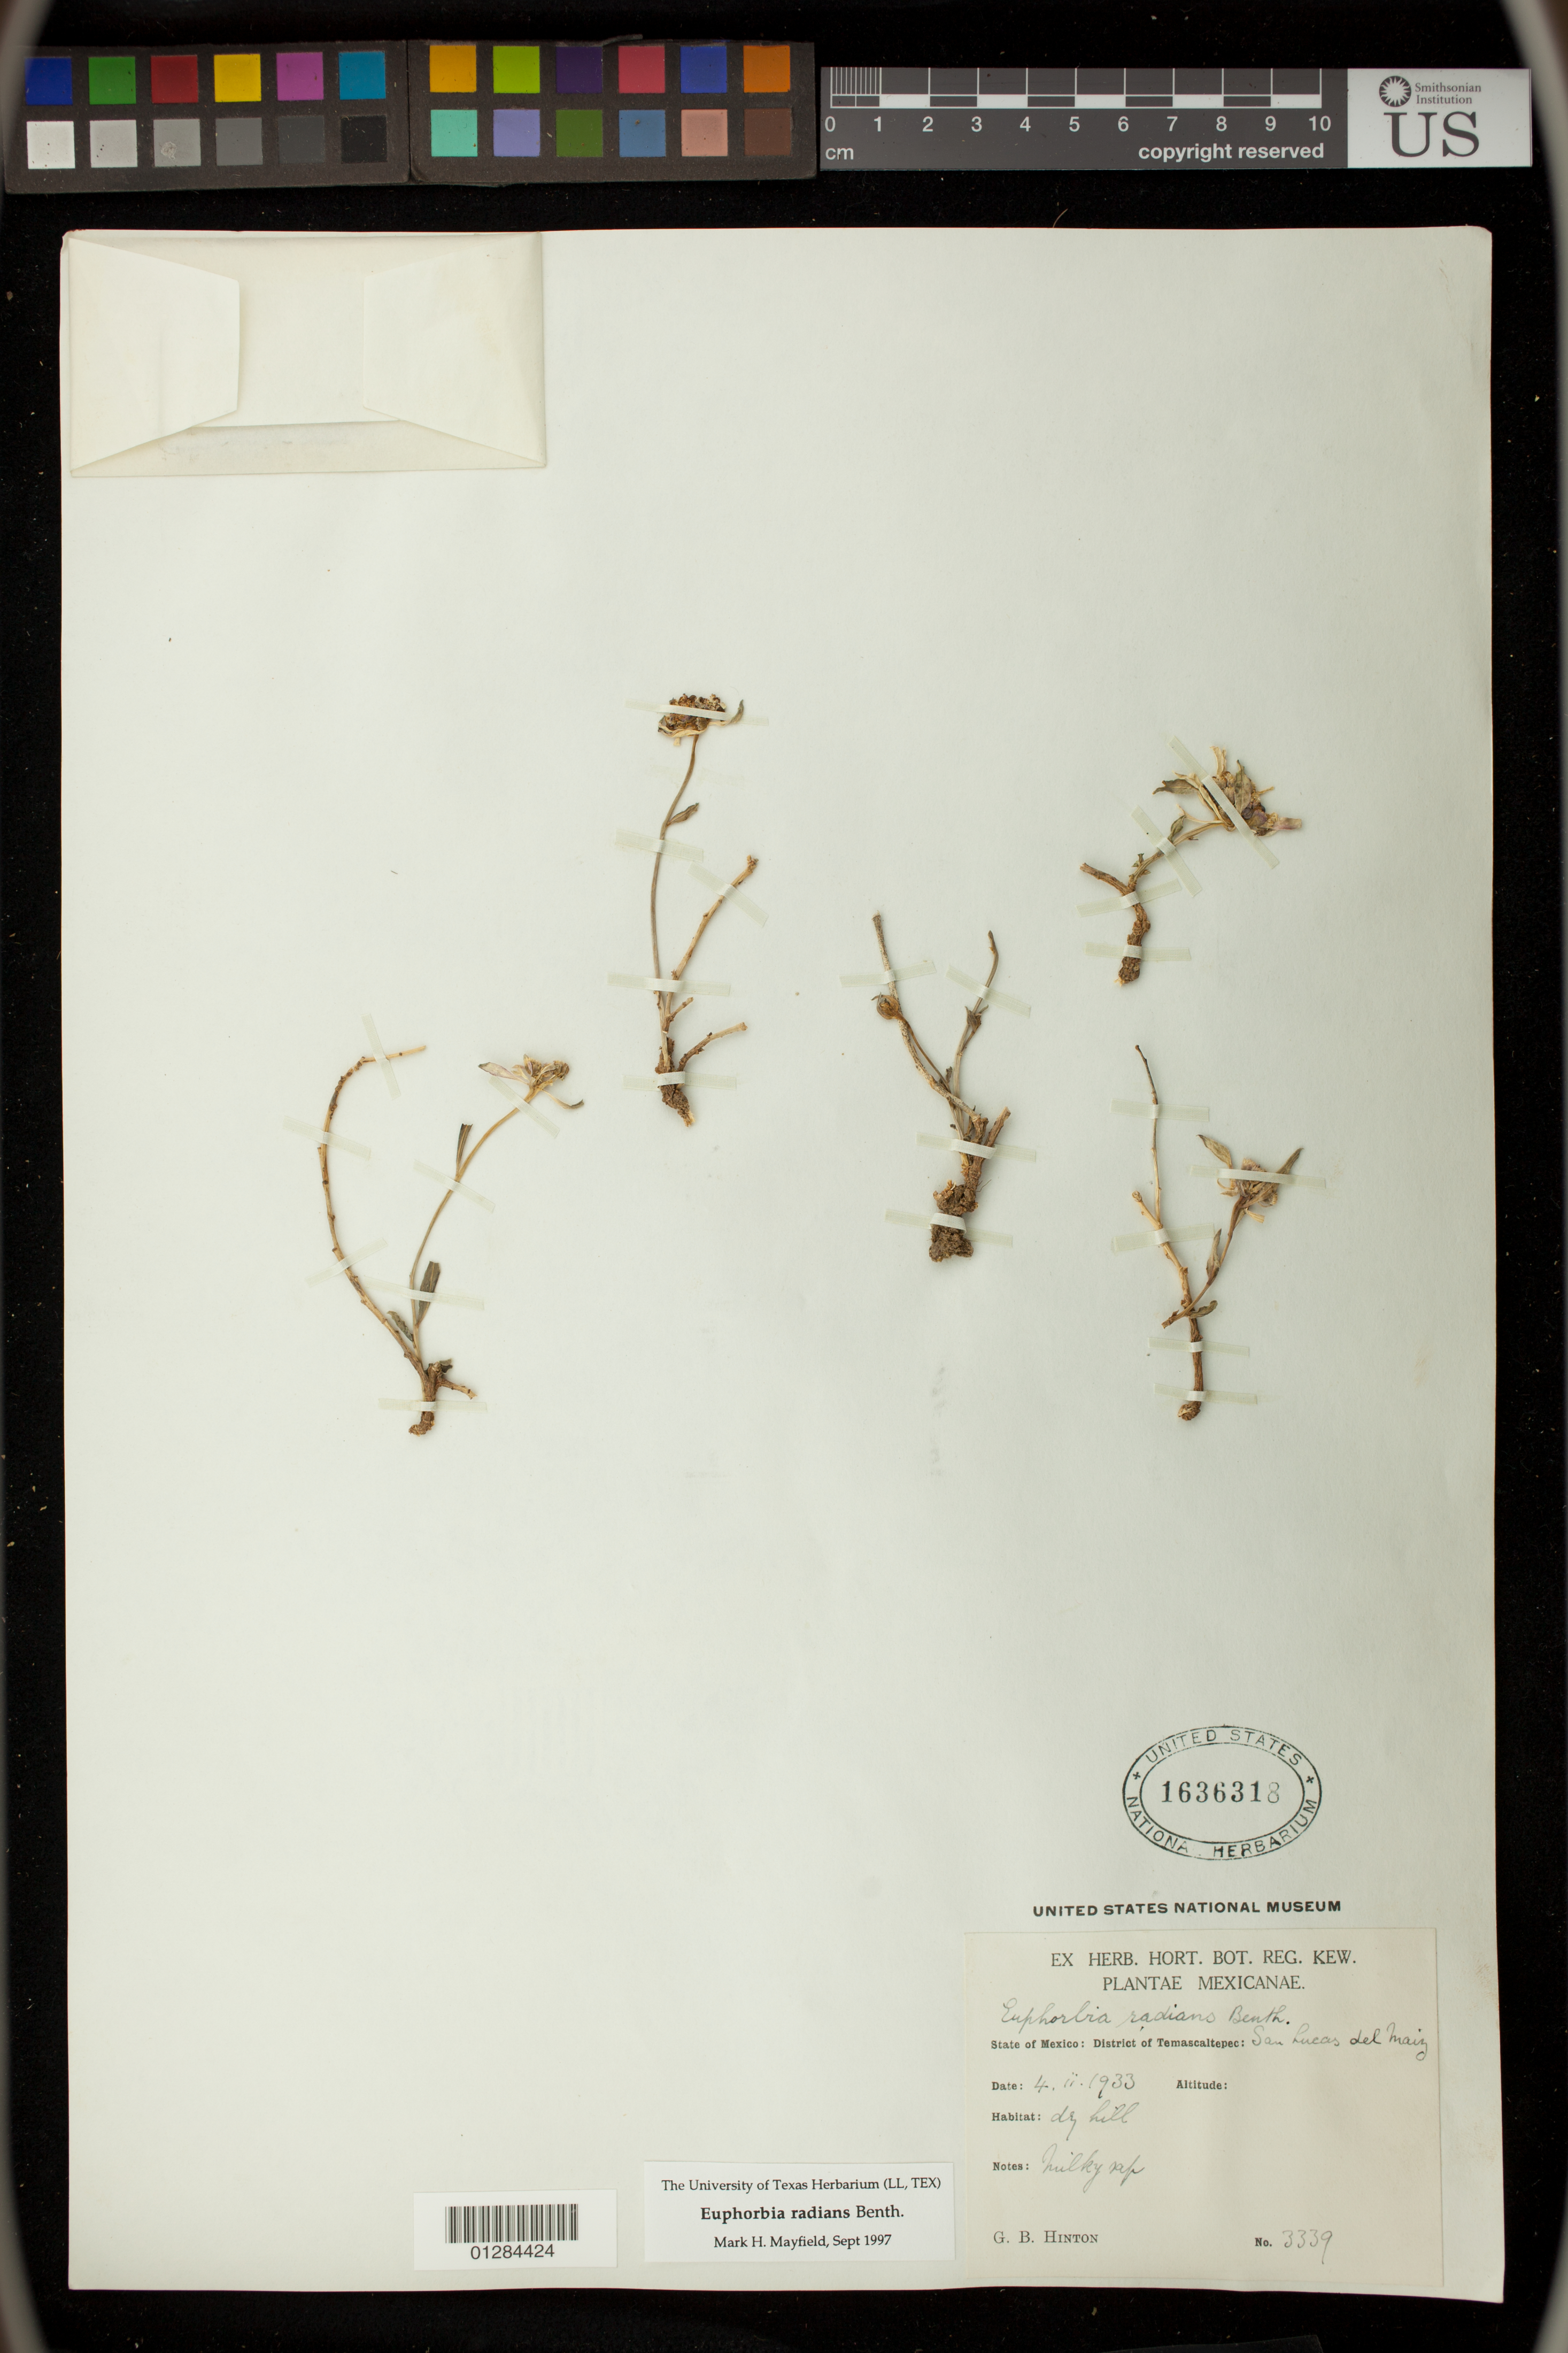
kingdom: Plantae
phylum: Tracheophyta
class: Magnoliopsida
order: Malpighiales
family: Euphorbiaceae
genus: Euphorbia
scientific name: Euphorbia radians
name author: Benth.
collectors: G. B. Hinton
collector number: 3339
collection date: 1933-02-04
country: Mexico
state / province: México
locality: Temascaltepec, San Lucas del Maiz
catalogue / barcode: US 1636318